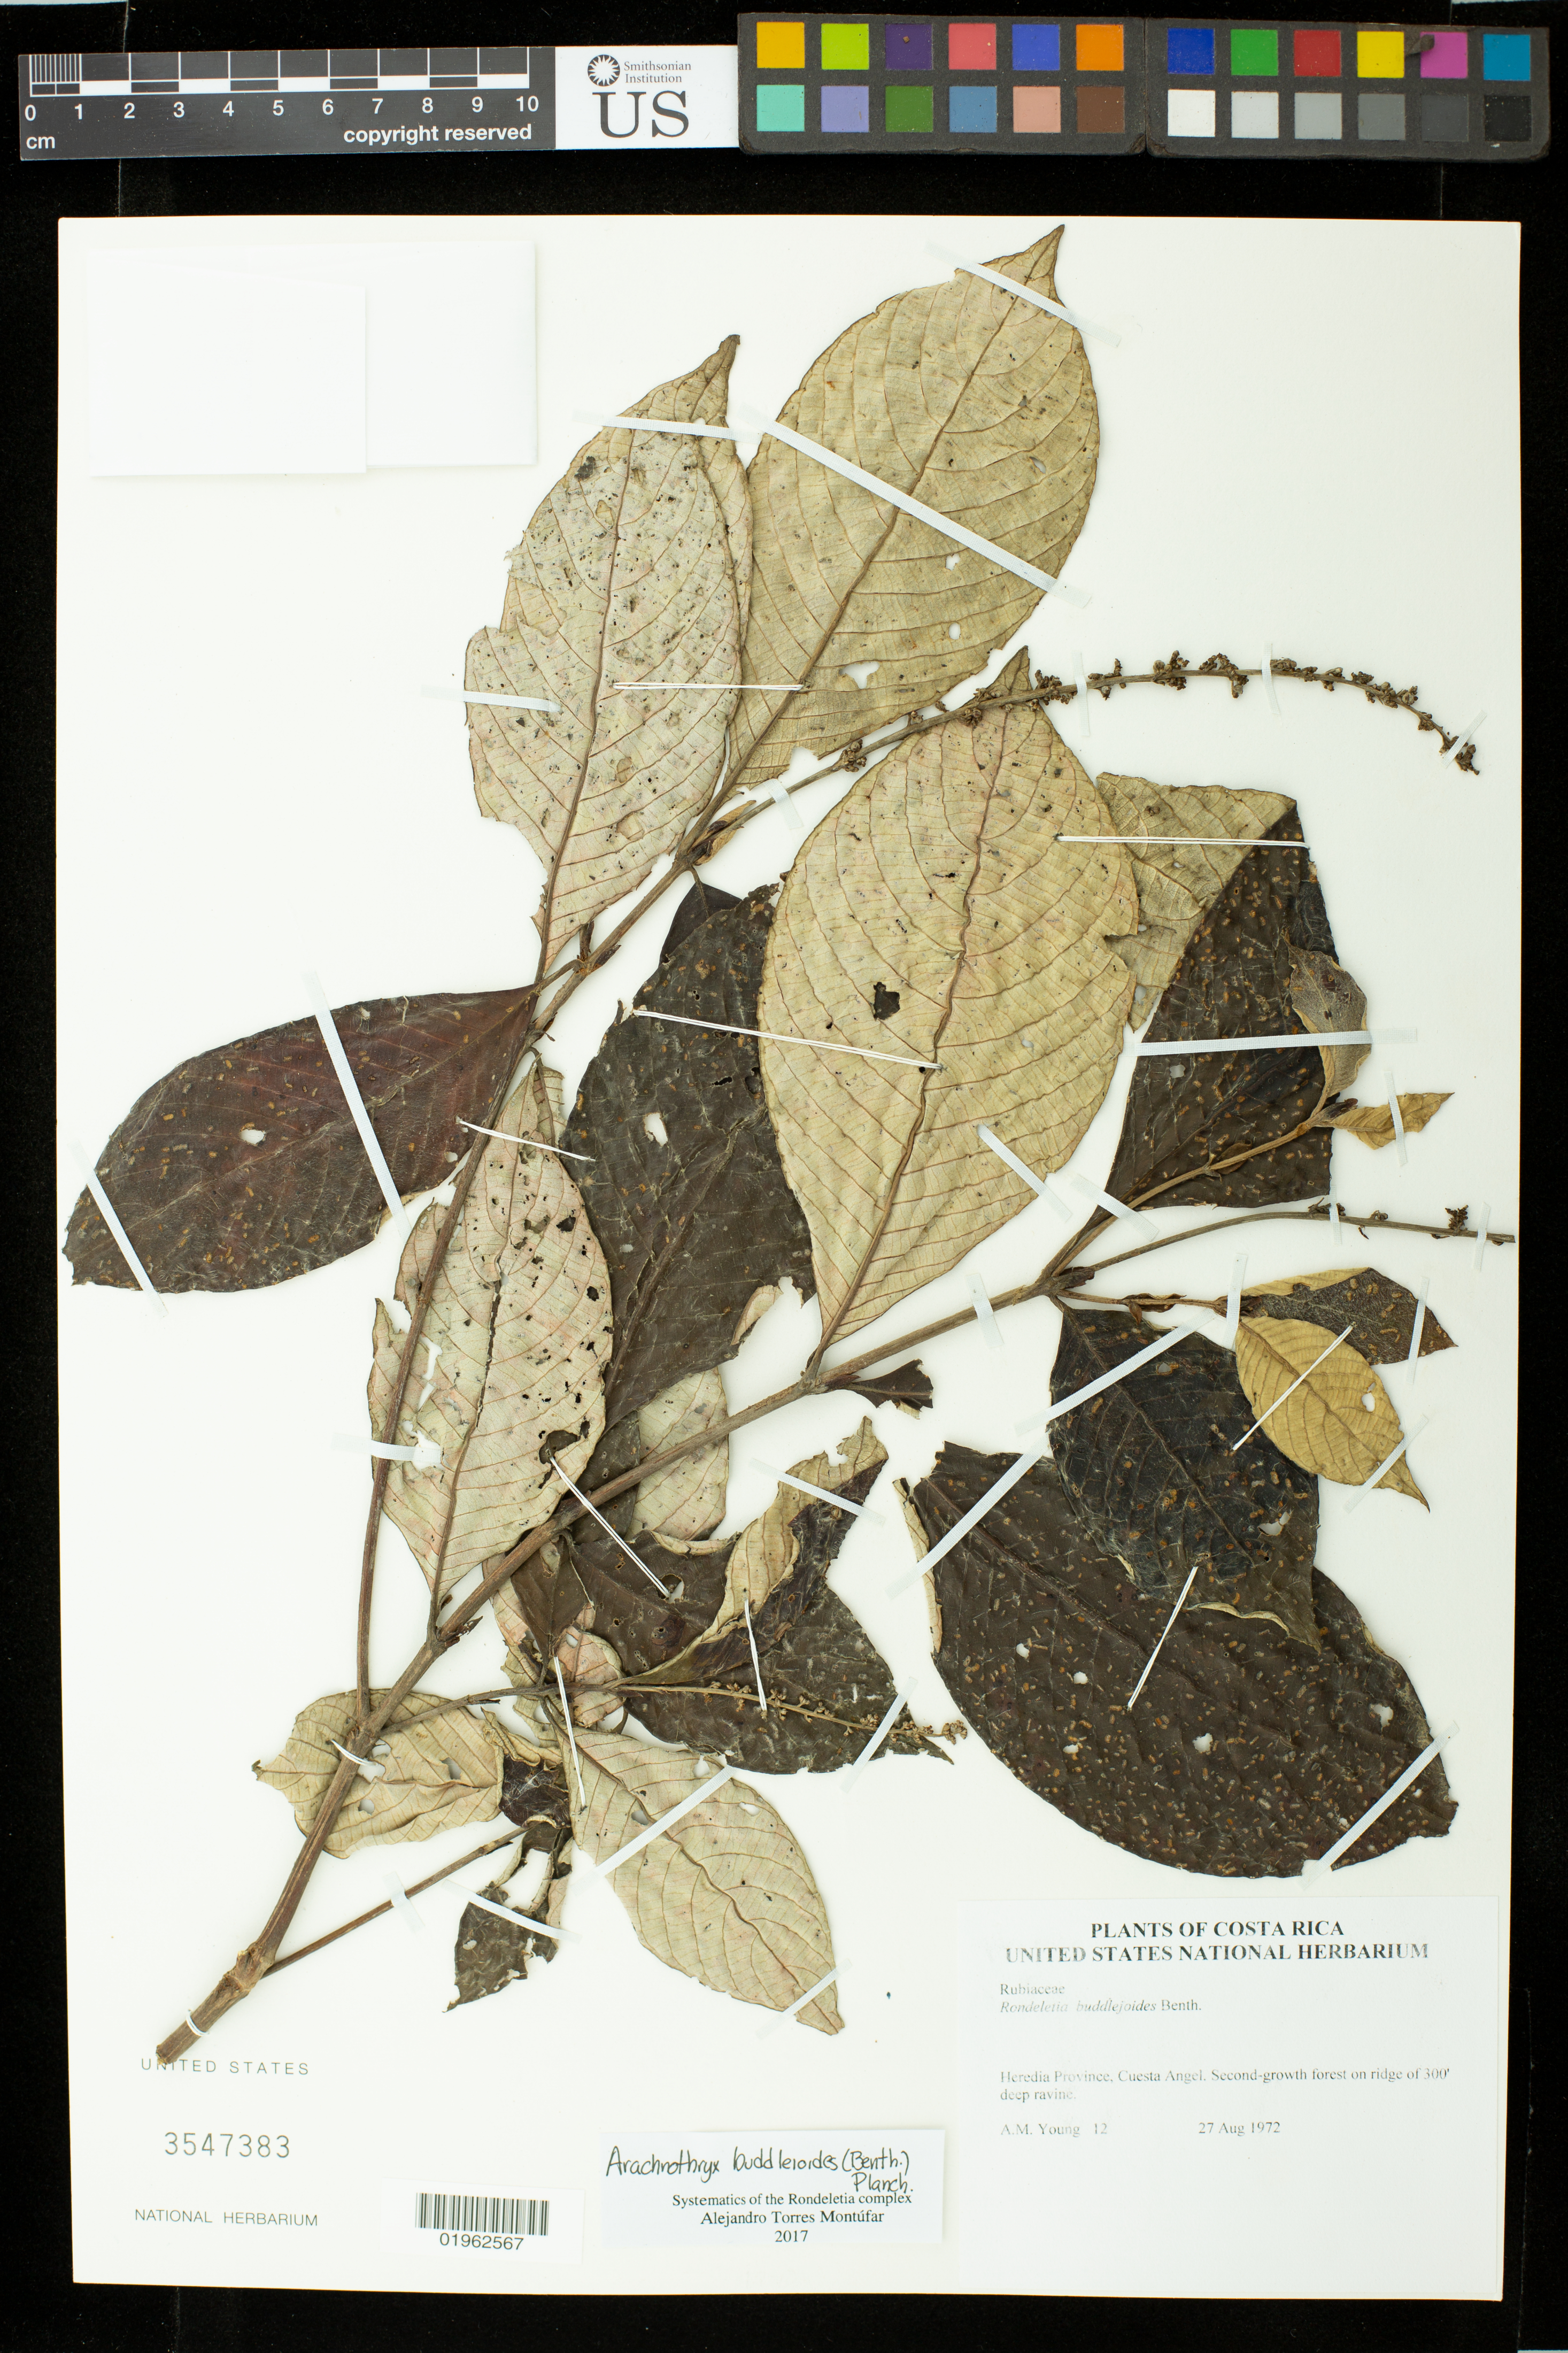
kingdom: Plantae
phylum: Tracheophyta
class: Magnoliopsida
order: Gentianales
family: Rubiaceae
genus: Arachnothryx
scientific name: Arachnothryx buddleioides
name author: (Benth.) Planch.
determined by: Torres Montufar, J. A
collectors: A. Young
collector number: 12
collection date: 1972-08-27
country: Costa Rica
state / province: Heredia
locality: Cuesta Angel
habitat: second growth forest on ridge of 300' deep ravine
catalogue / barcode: US 3547383